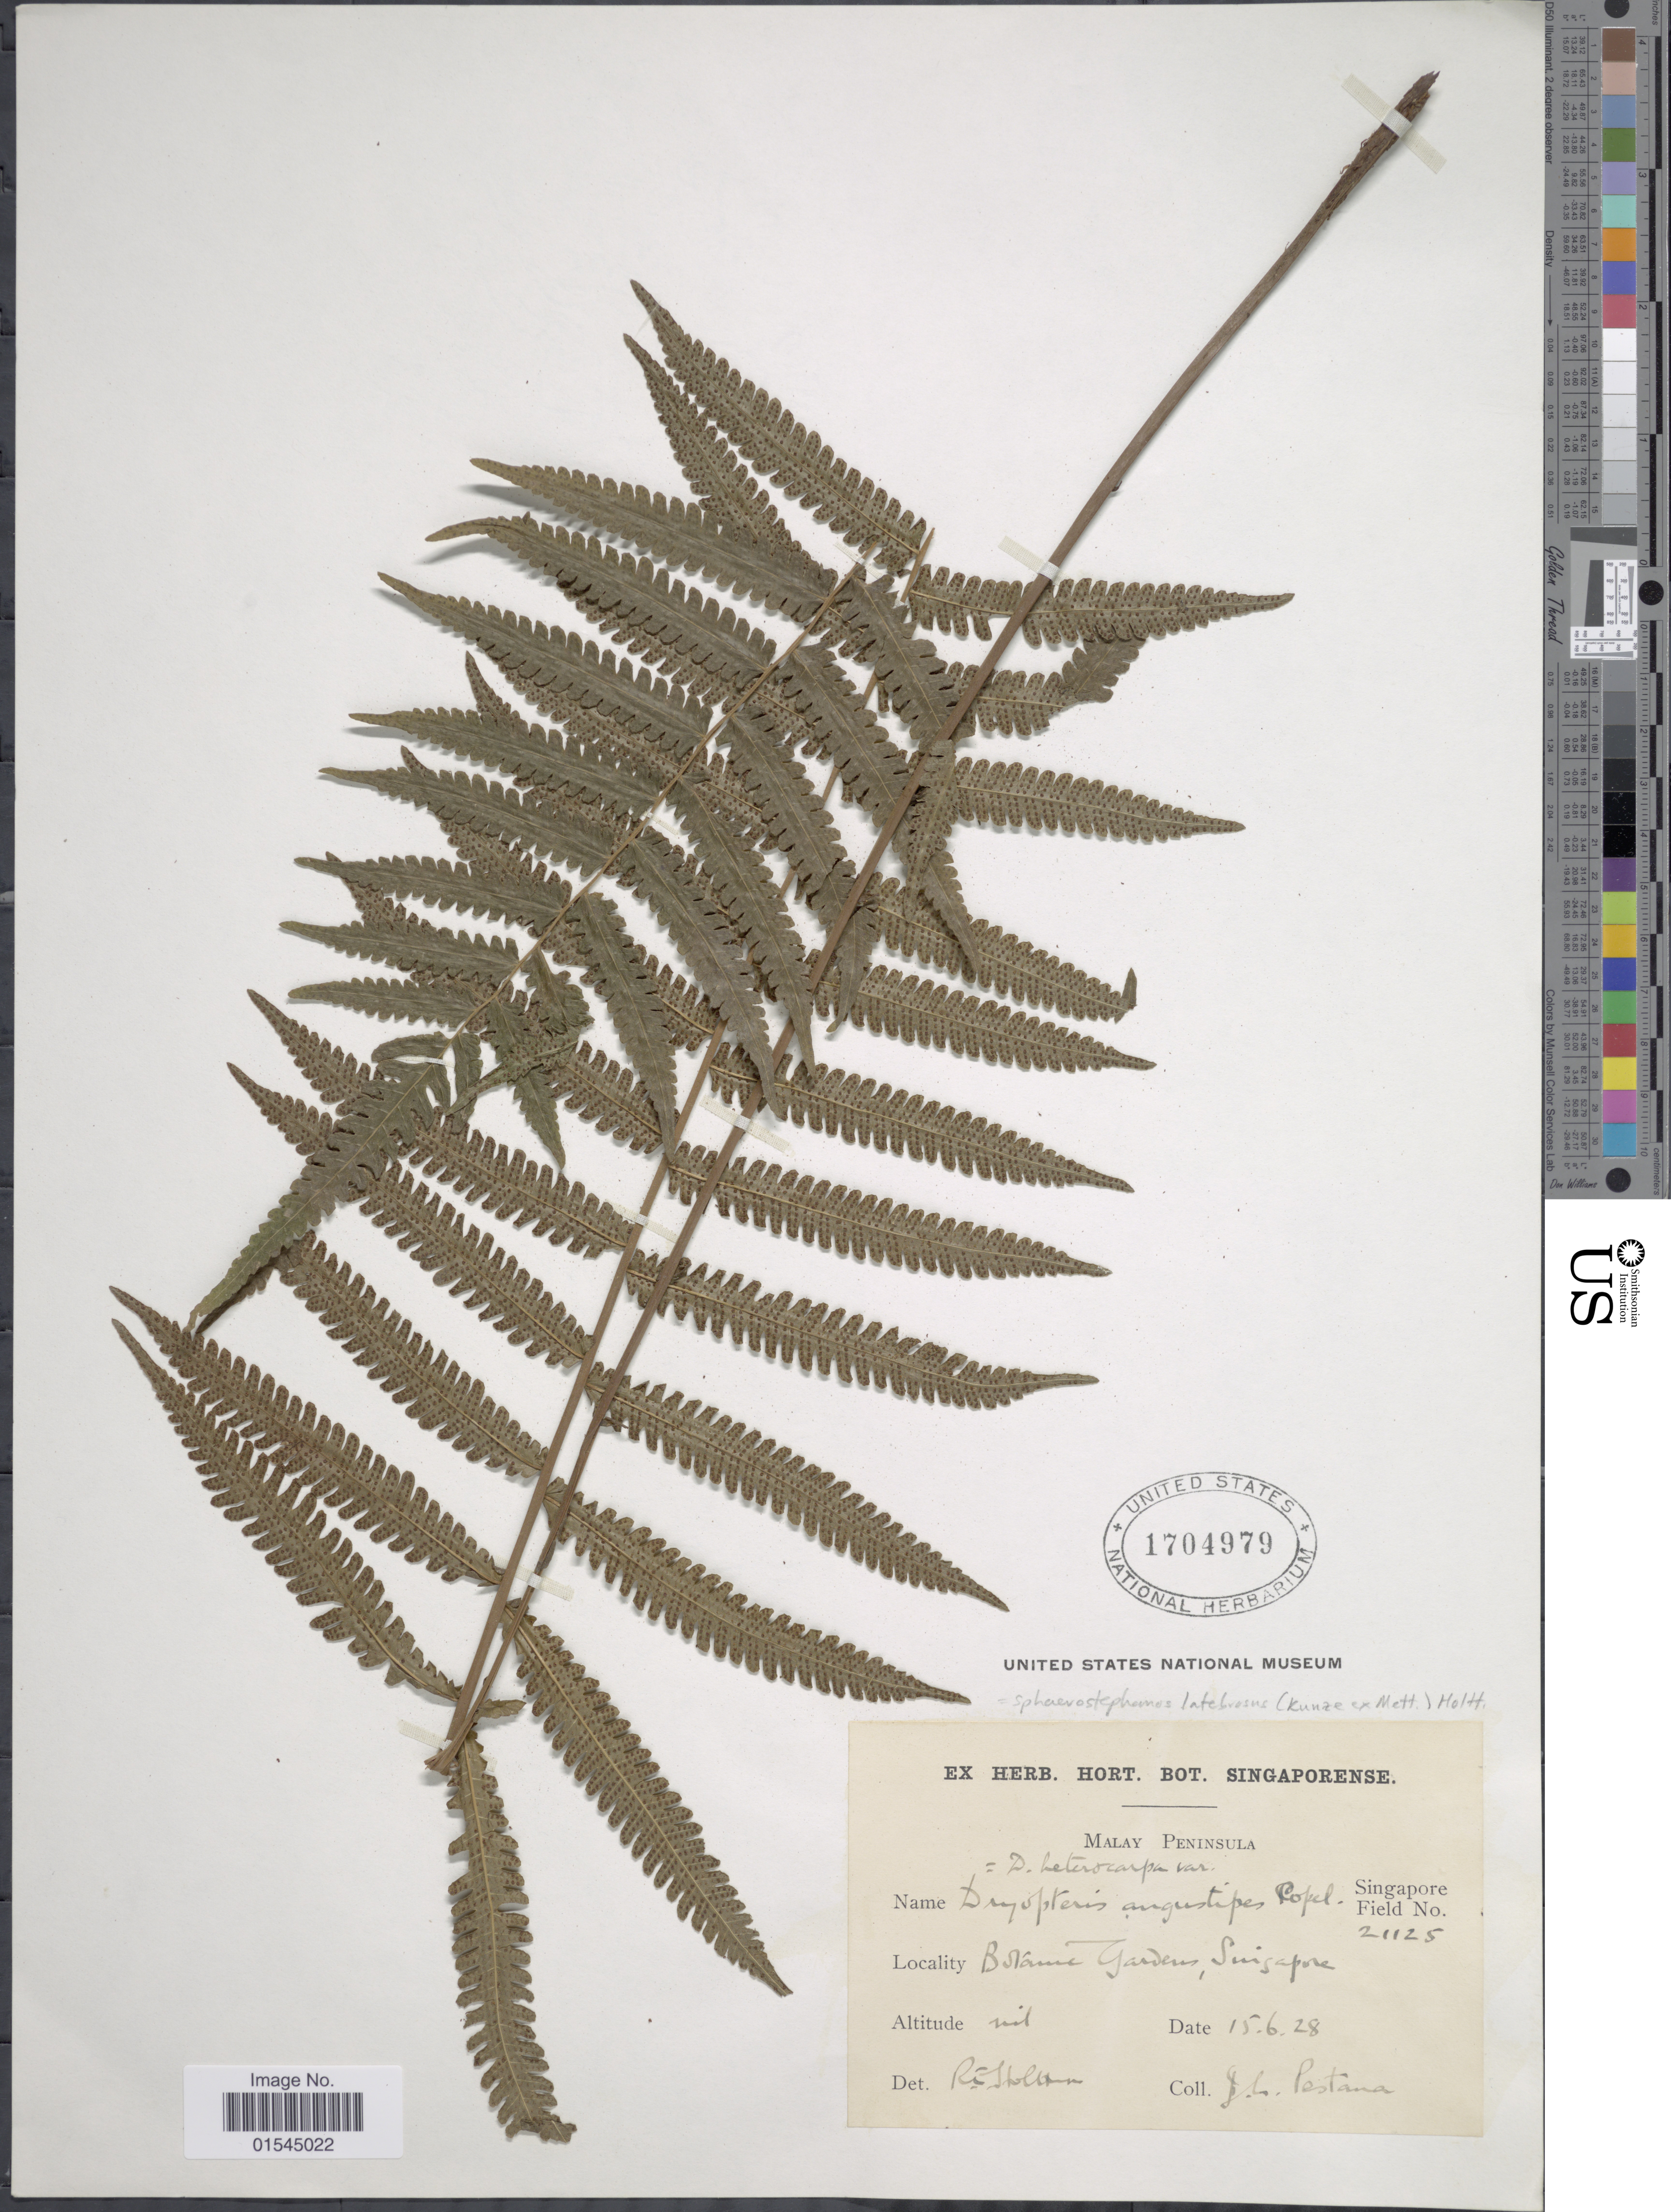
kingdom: Plantae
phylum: Tracheophyta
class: Polypodiopsida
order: Polypodiales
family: Thelypteridaceae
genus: Sphaerostephanos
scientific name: Sphaerostephanos latebrosus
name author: (Kunze ex Mett.) Holttum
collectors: J. Postana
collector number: Singapore Field 21125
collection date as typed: Transcribed d/m/y: 15/6/28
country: Singapore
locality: Malay Peninsula. Botanic Gardens, Singapore.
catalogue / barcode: US 1704979